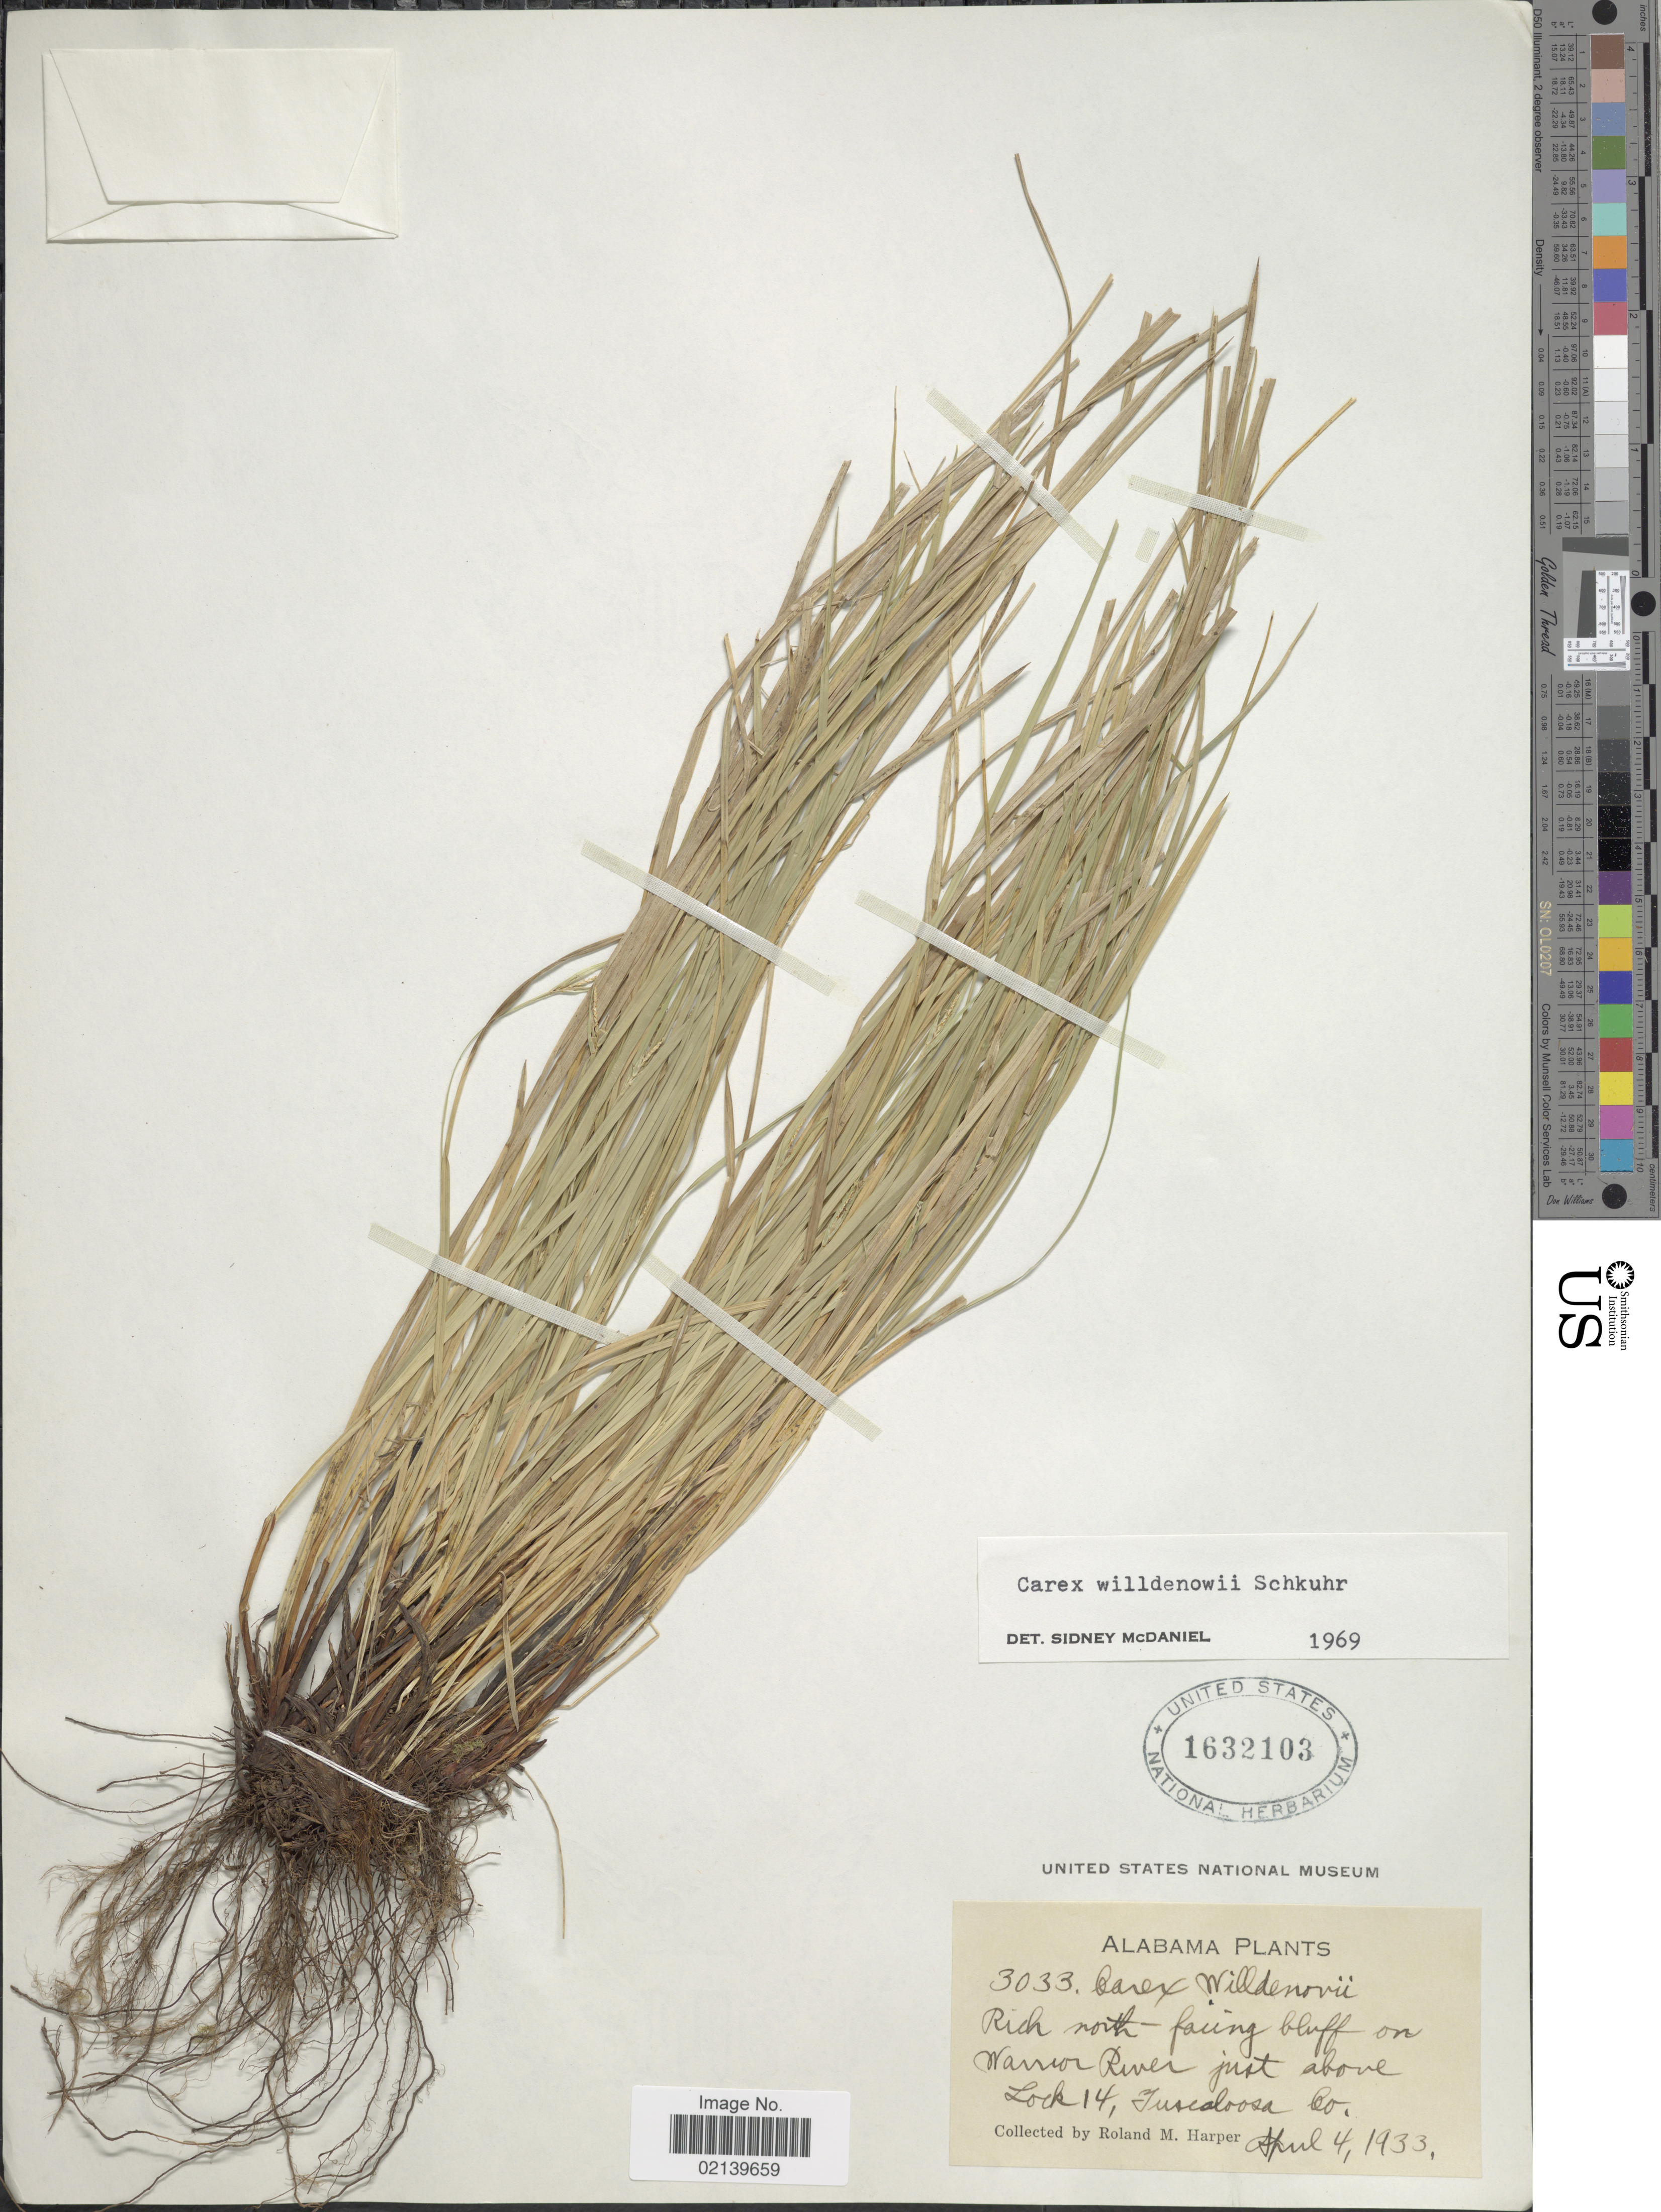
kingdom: Plantae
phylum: Tracheophyta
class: Liliopsida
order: Poales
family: Cyperaceae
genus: Carex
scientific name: Carex willdenowii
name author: Willd.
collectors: R. M. Harper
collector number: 3033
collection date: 1933-04-04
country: United States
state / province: Alabama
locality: Rich north facing bluff on Warrior River just above Lock 14, Tuscaloosa Co.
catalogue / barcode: US 1632103